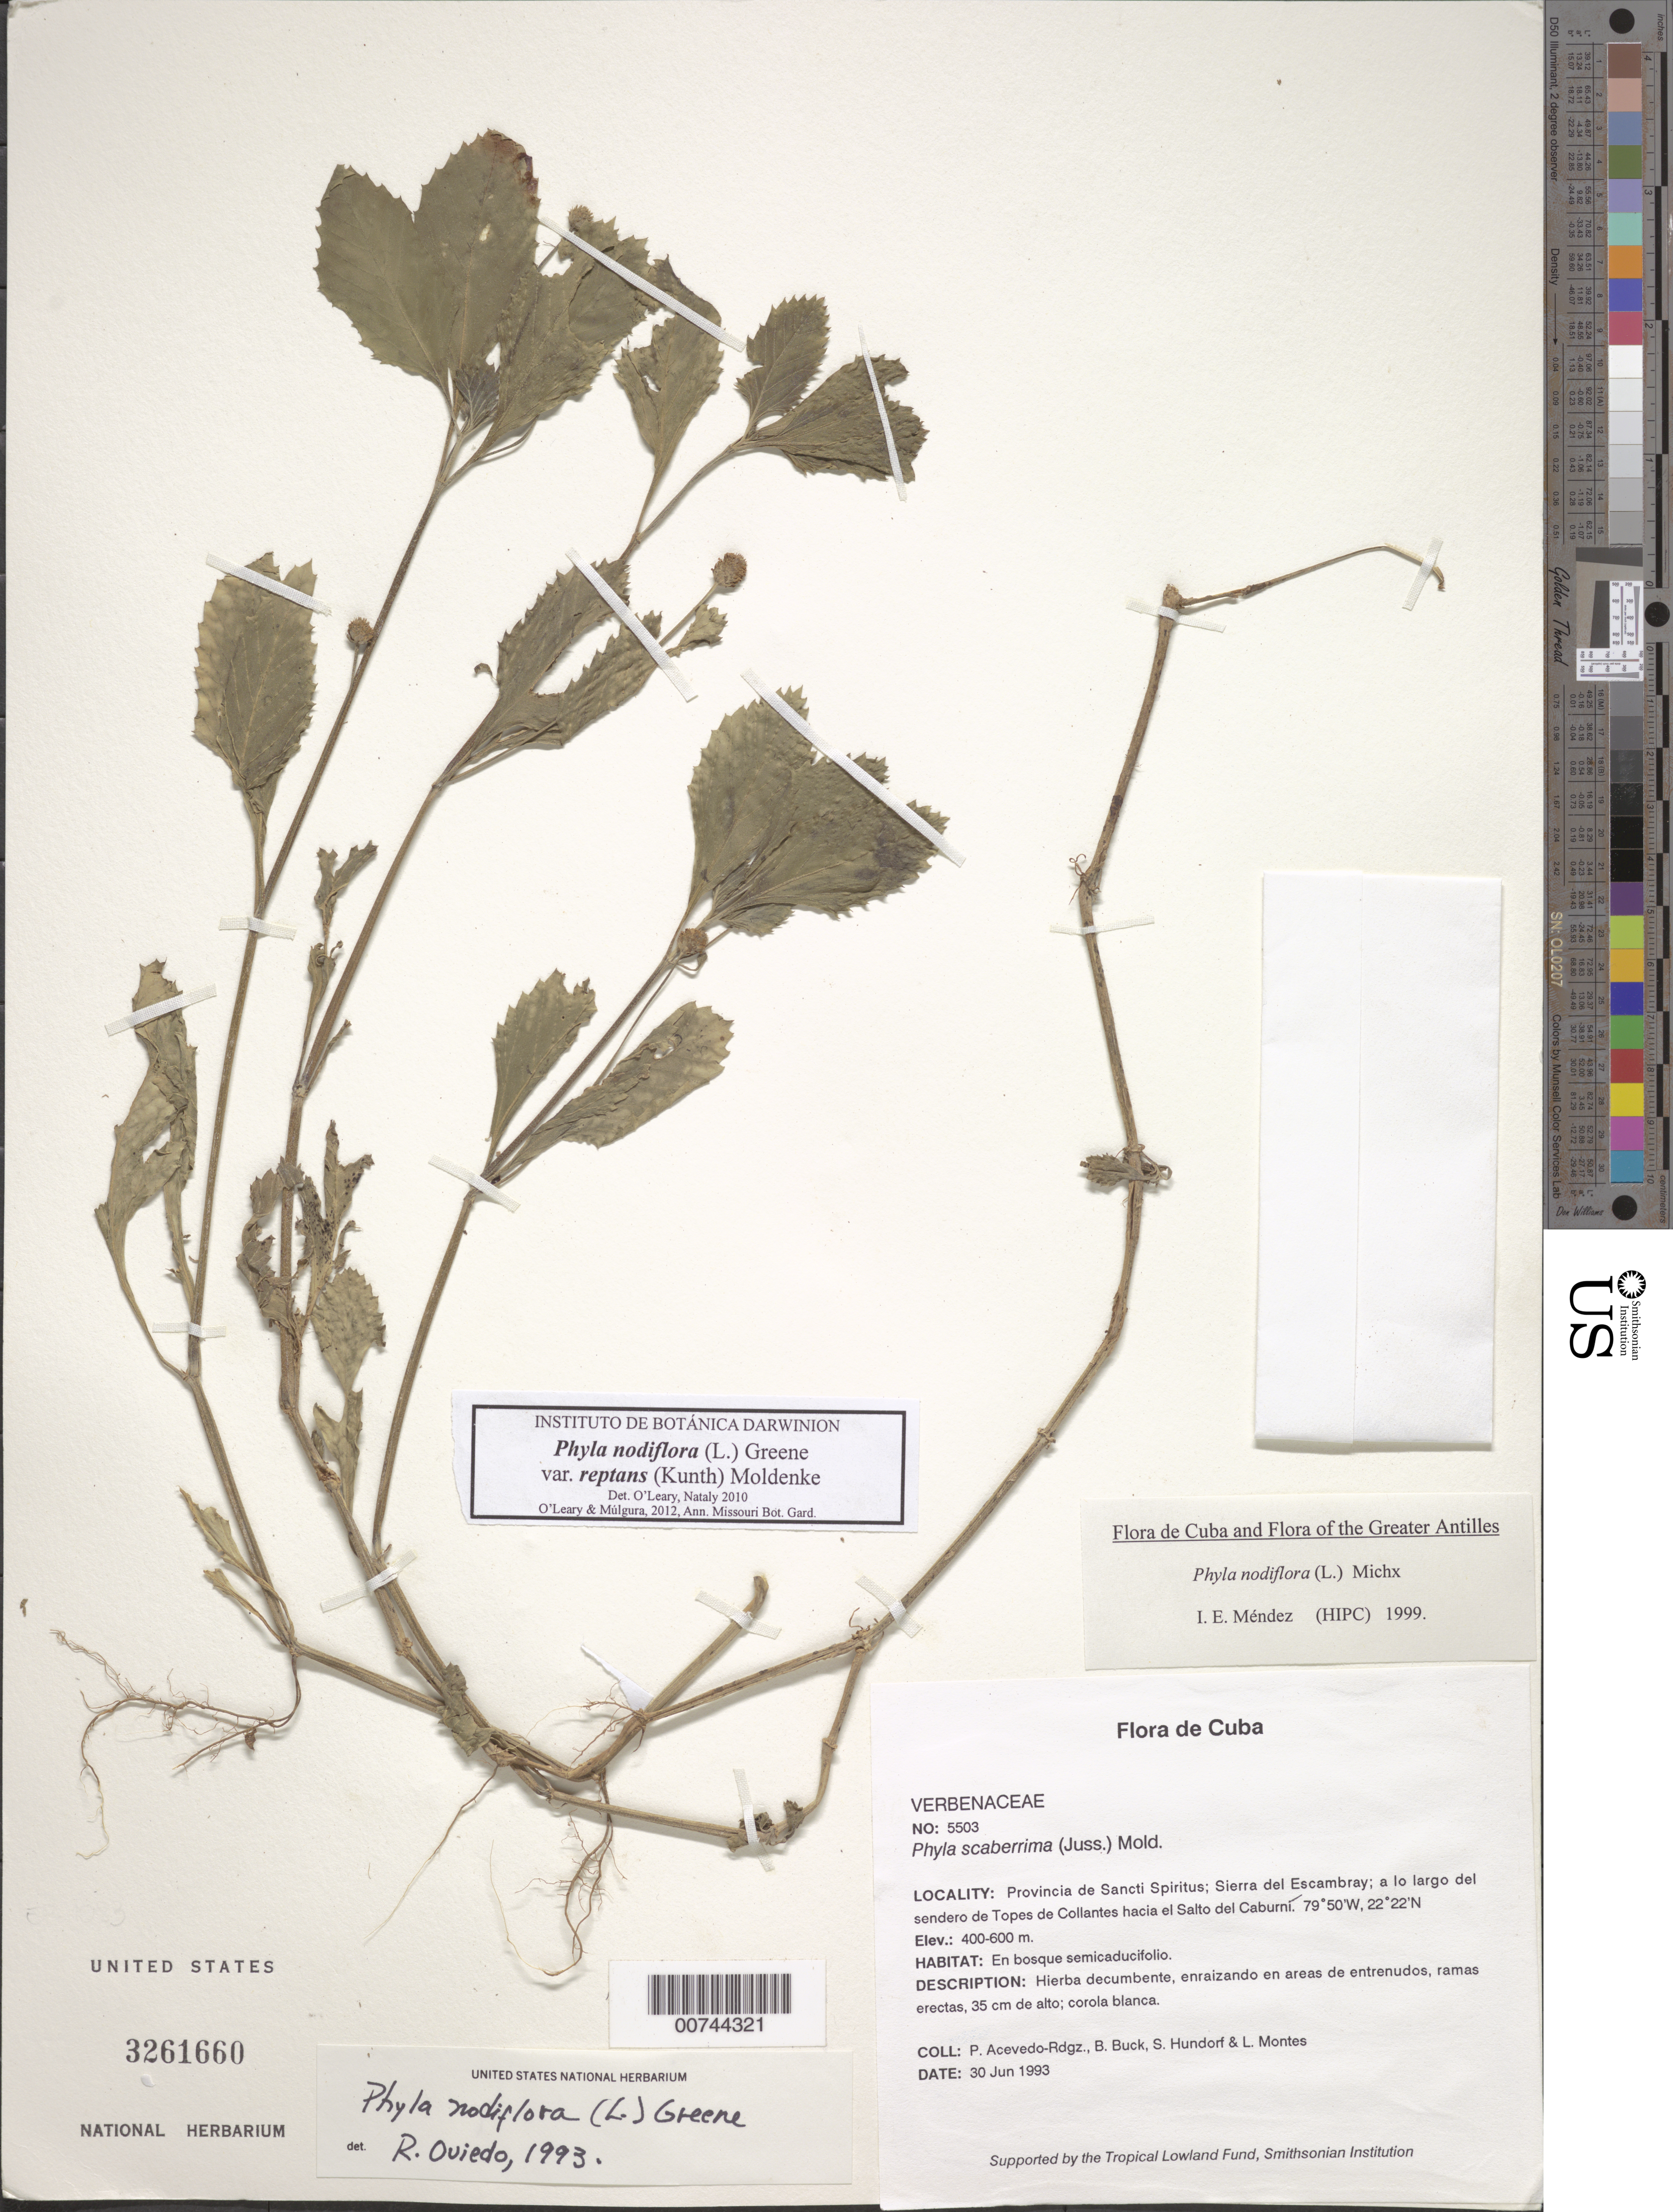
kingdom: Plantae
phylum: Tracheophyta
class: Magnoliopsida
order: Lamiales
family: Verbenaceae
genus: Phyla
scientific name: Phyla nodiflora var. reptens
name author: (Kunth) Moldenke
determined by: O'Leary, N.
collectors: P. Acevedo-Rodr., B. Buck, S. Hundorf & L. Montes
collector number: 5503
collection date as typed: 30 Jun 1993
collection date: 1993-06-30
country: Cuba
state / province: Sancti Spiritus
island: Cuba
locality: Sierra del Escambray; a lo largo del sendero de Topes de Collantes hacia el Salto del Caburni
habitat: En bosque semicaducifolio.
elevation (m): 400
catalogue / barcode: US 3261660